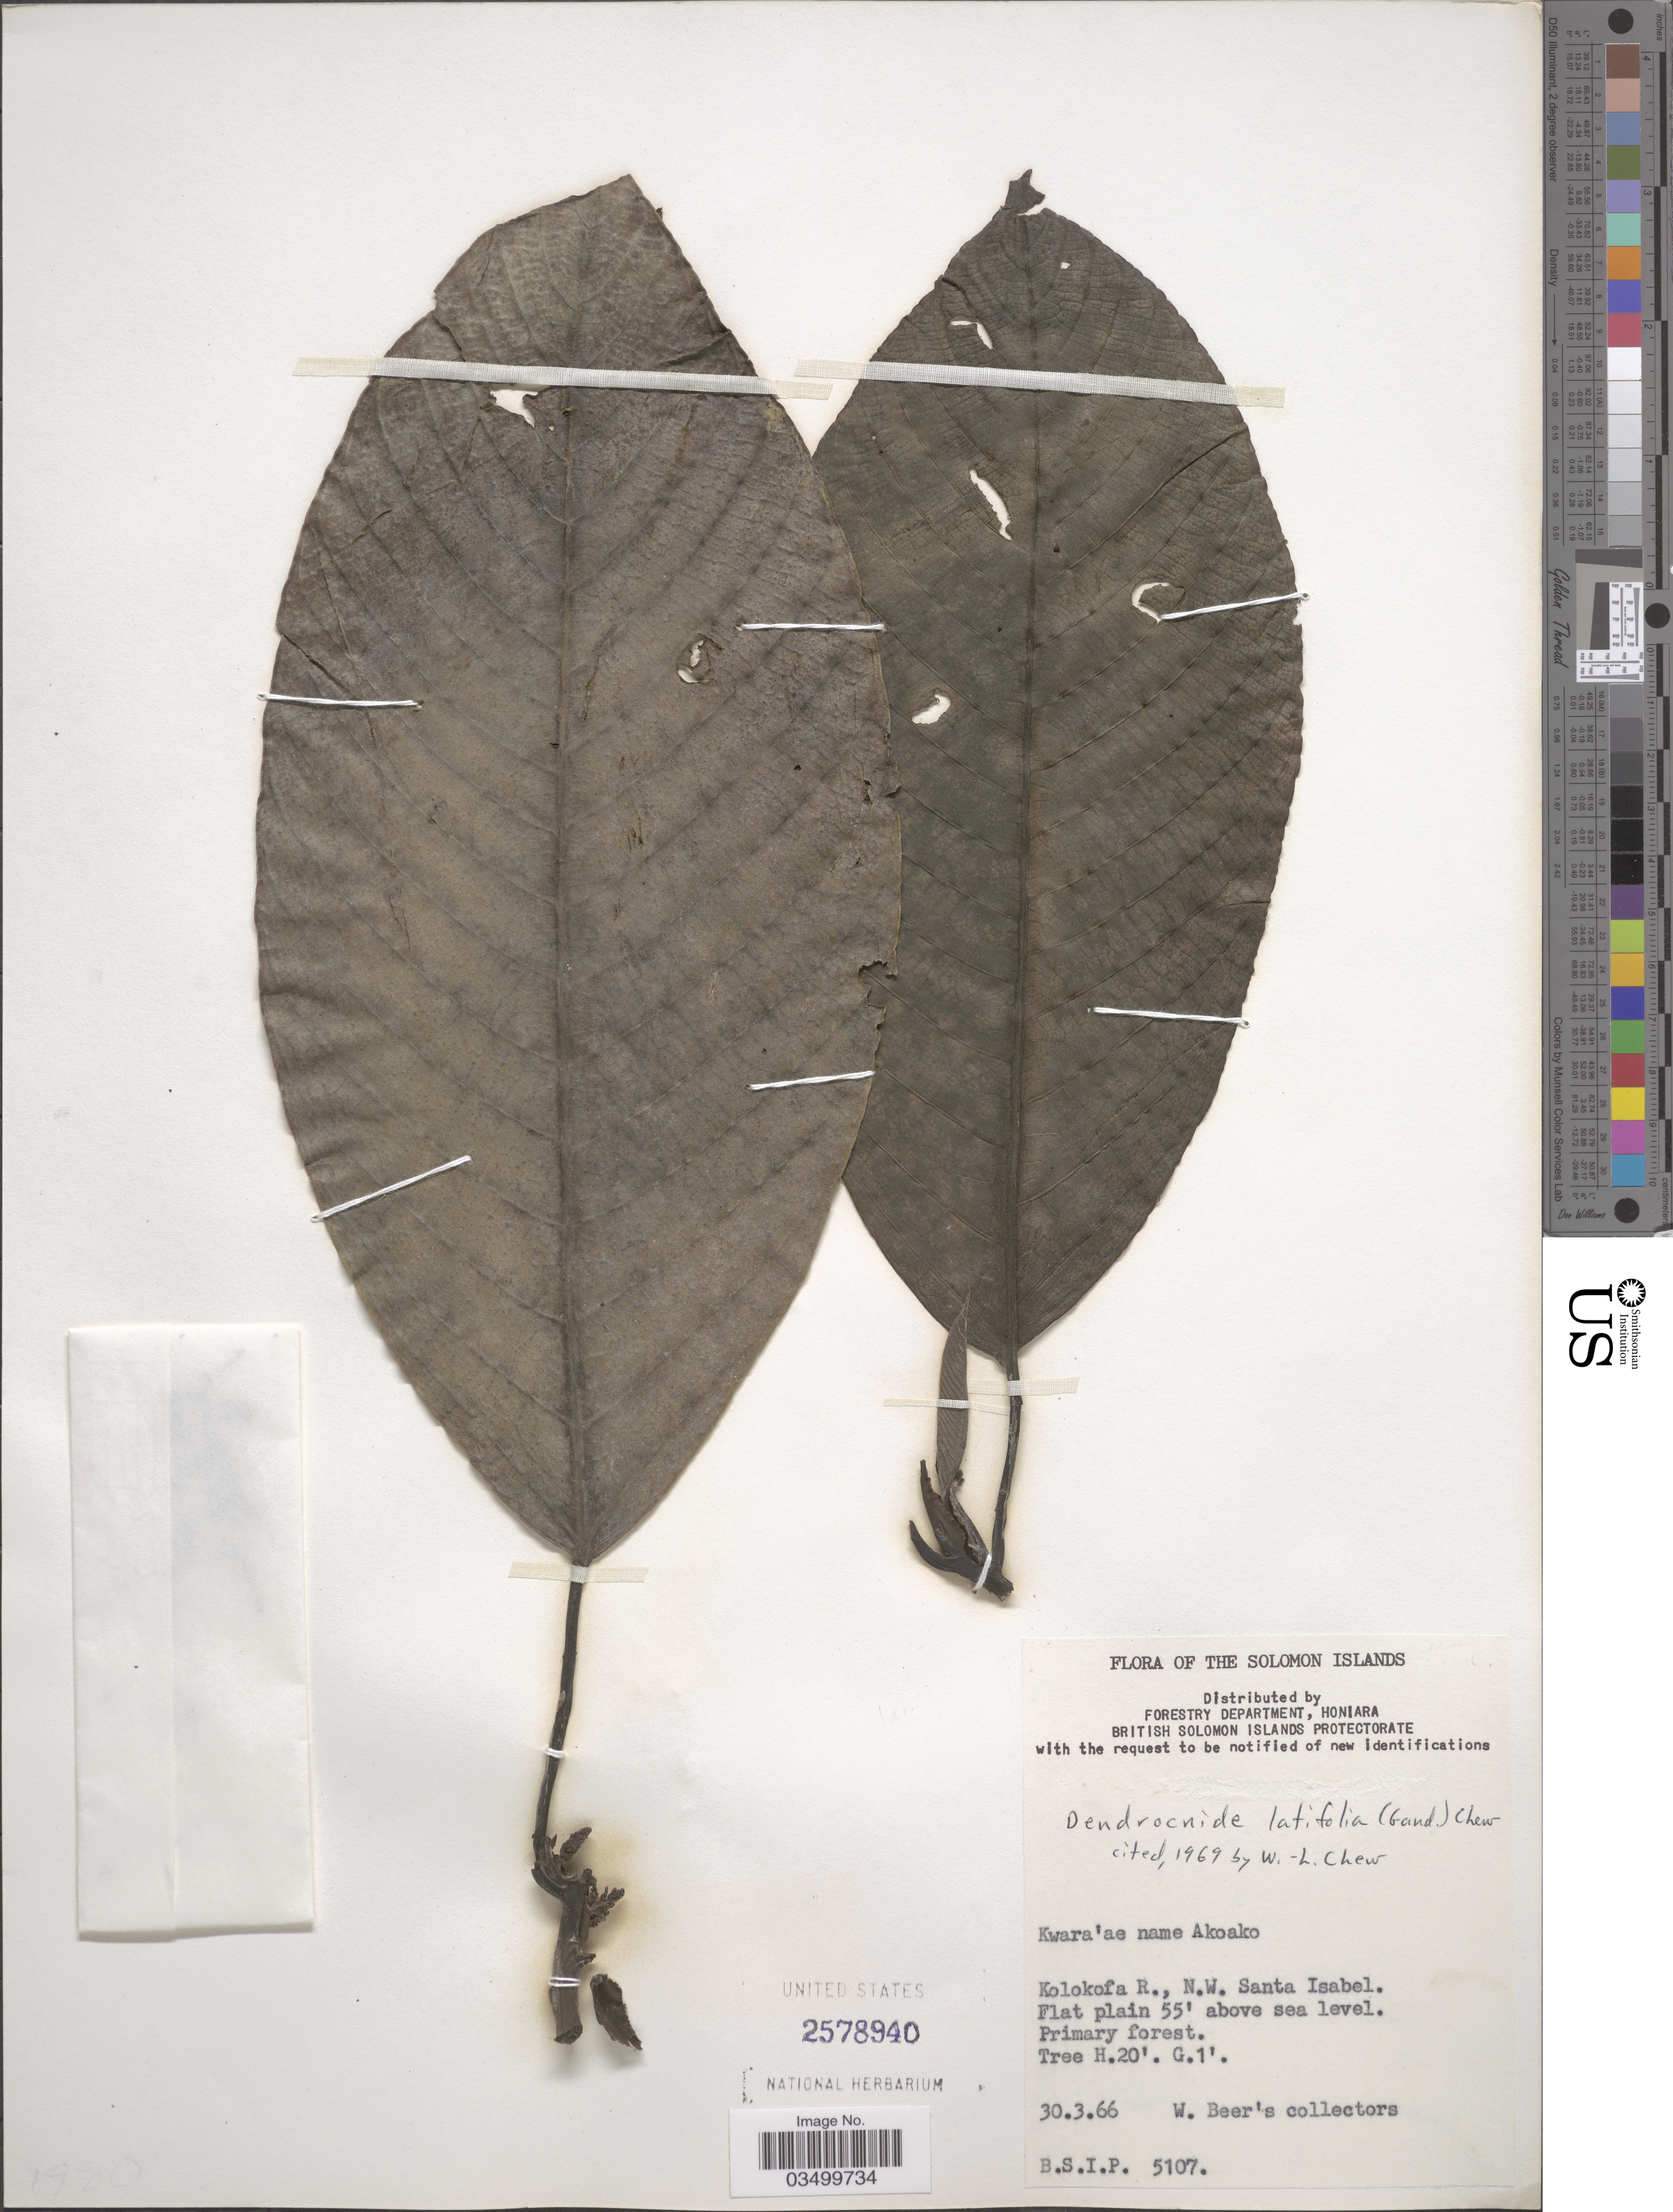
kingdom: Plantae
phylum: Tracheophyta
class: Magnoliopsida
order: Rosales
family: Urticaceae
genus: Dendrocnide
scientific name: Dendrocnide latifolia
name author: (Gaudich.) Chew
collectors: W. Beer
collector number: B.S.I.P. 5107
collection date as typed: Transcribed d/m/y: 30/3/66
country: Solomon Islands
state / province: Solomon Islands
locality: The Solomon Islands. Kolokofa R., N.W. Santa Isabel.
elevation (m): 17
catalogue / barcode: US 2578940